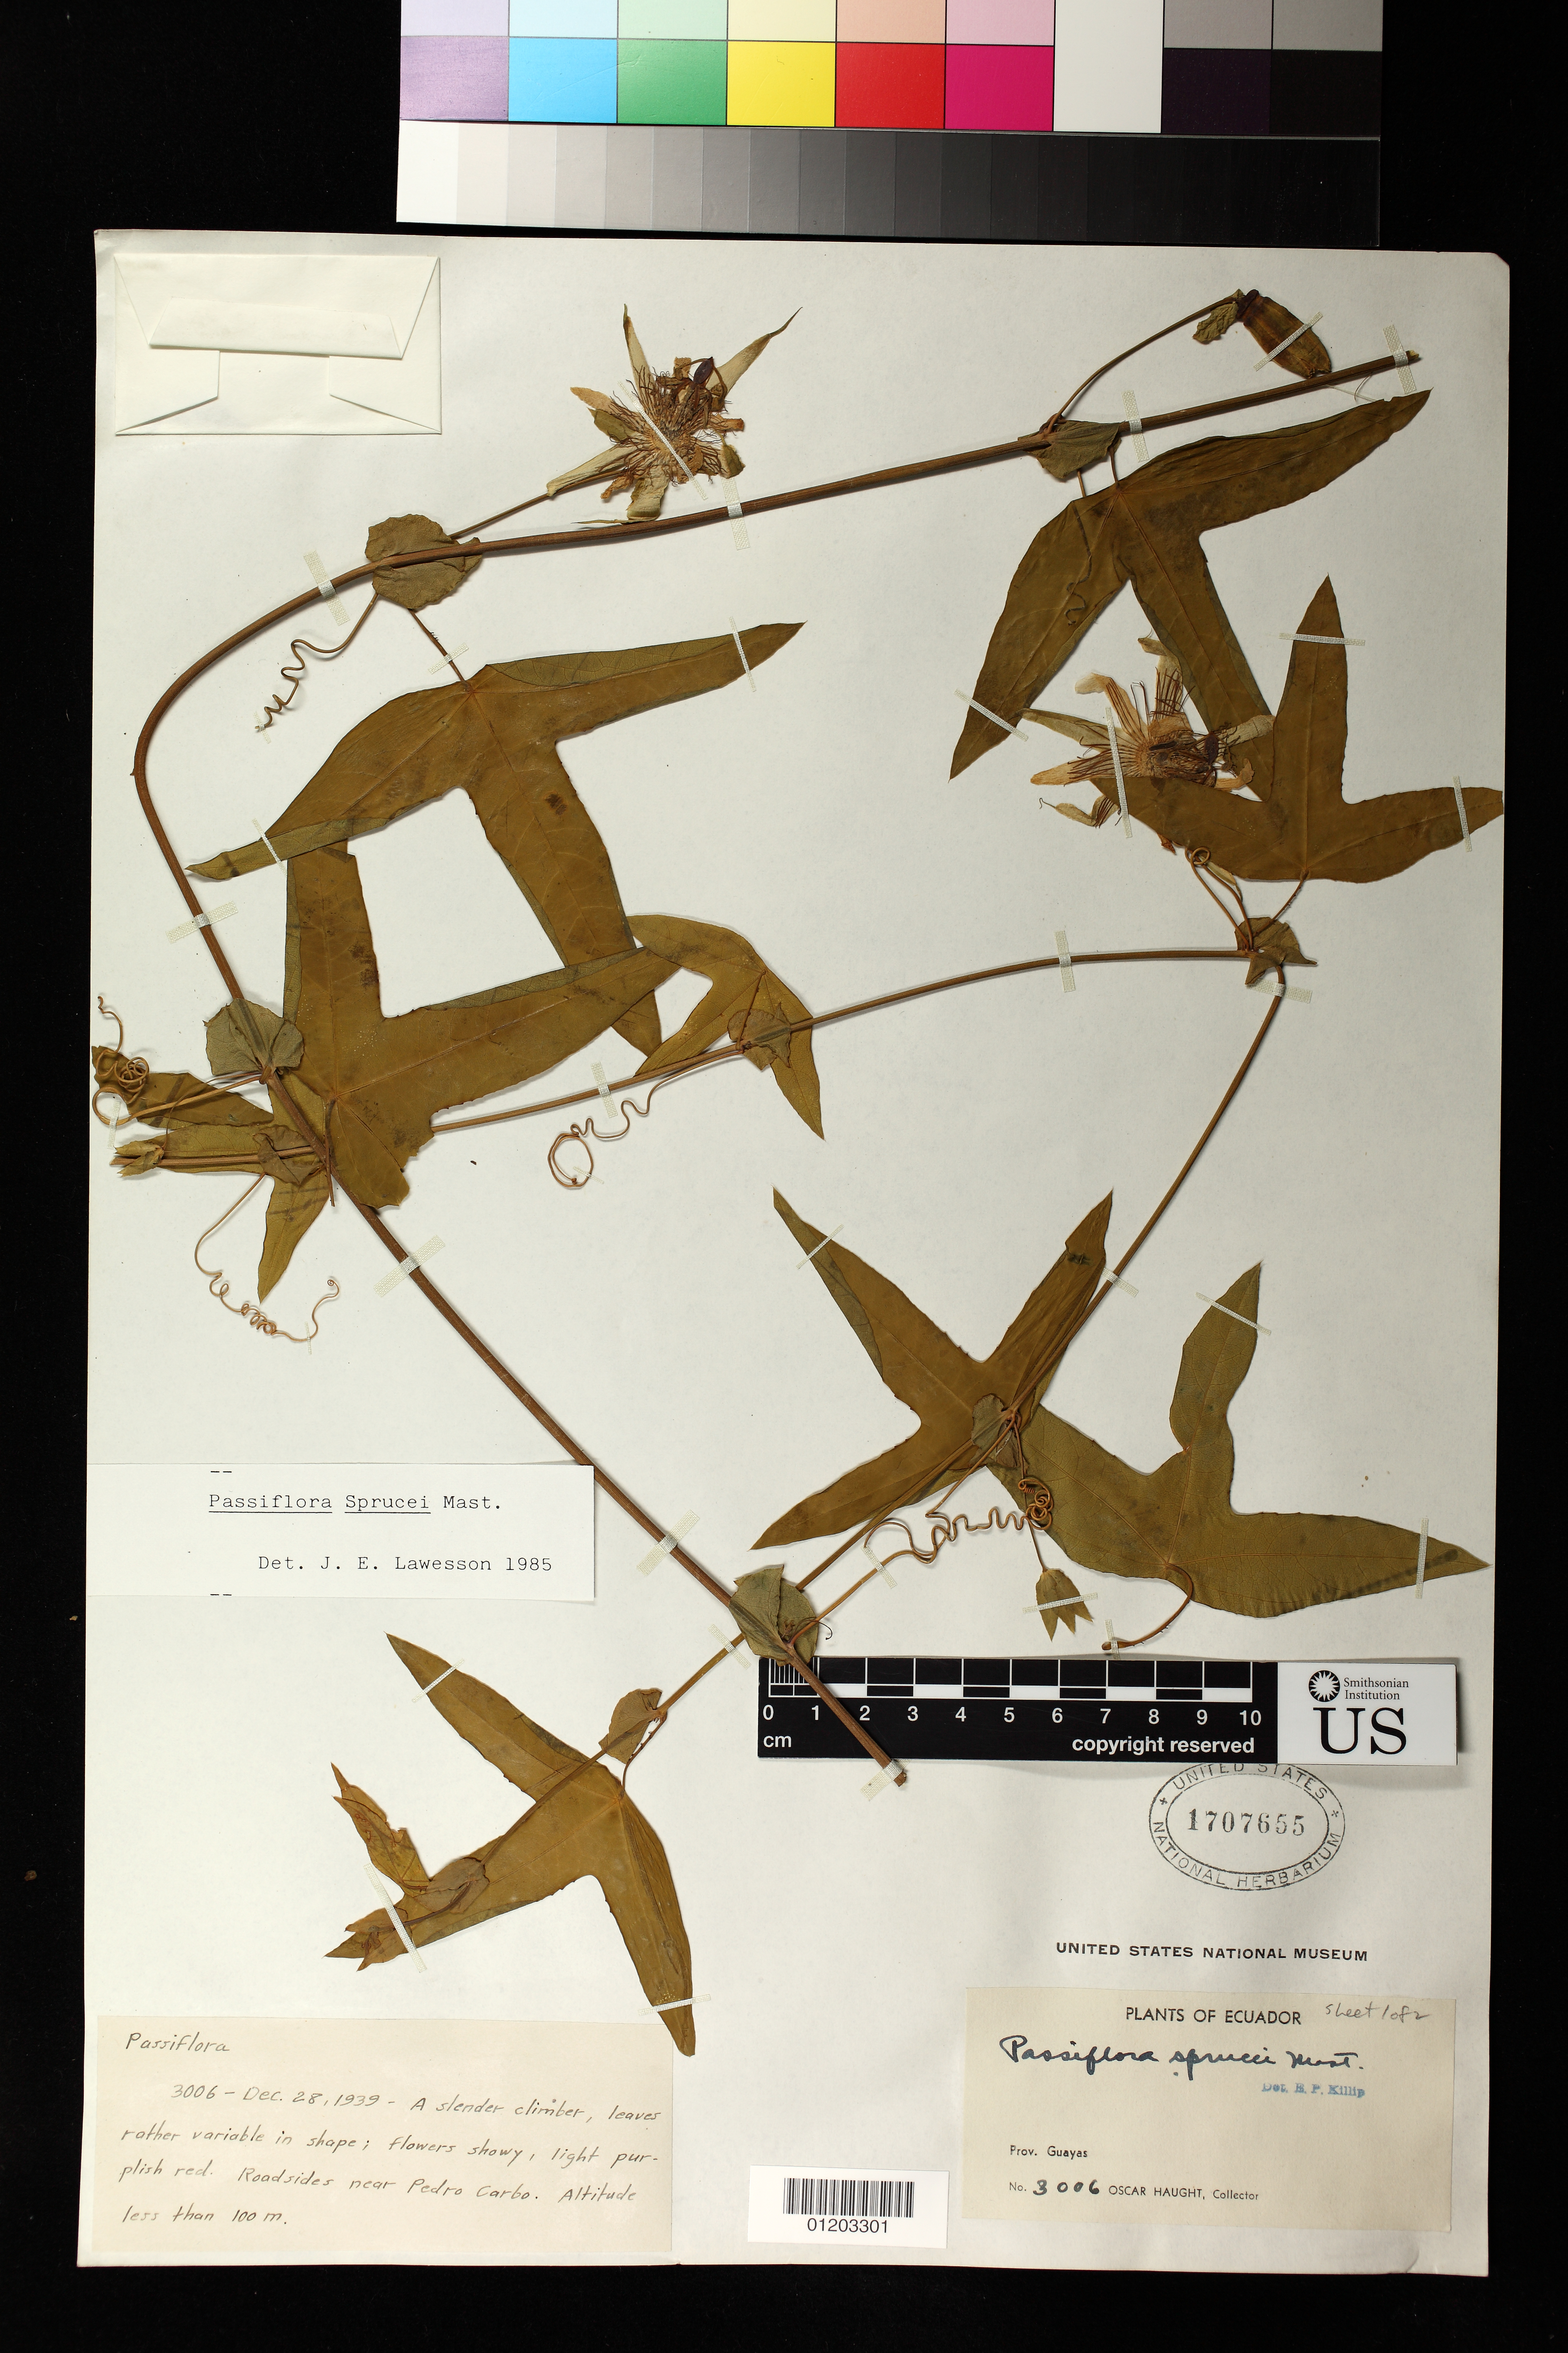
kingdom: Plantae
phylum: Tracheophyta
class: Magnoliopsida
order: Malpighiales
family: Passifloraceae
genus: Passiflora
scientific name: Passiflora sprucei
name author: Mast.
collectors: O. Haught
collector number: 3006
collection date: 1939-12-28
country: Ecuador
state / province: Guayas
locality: Roadsides near Pedro Carbo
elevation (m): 0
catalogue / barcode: US 1707655